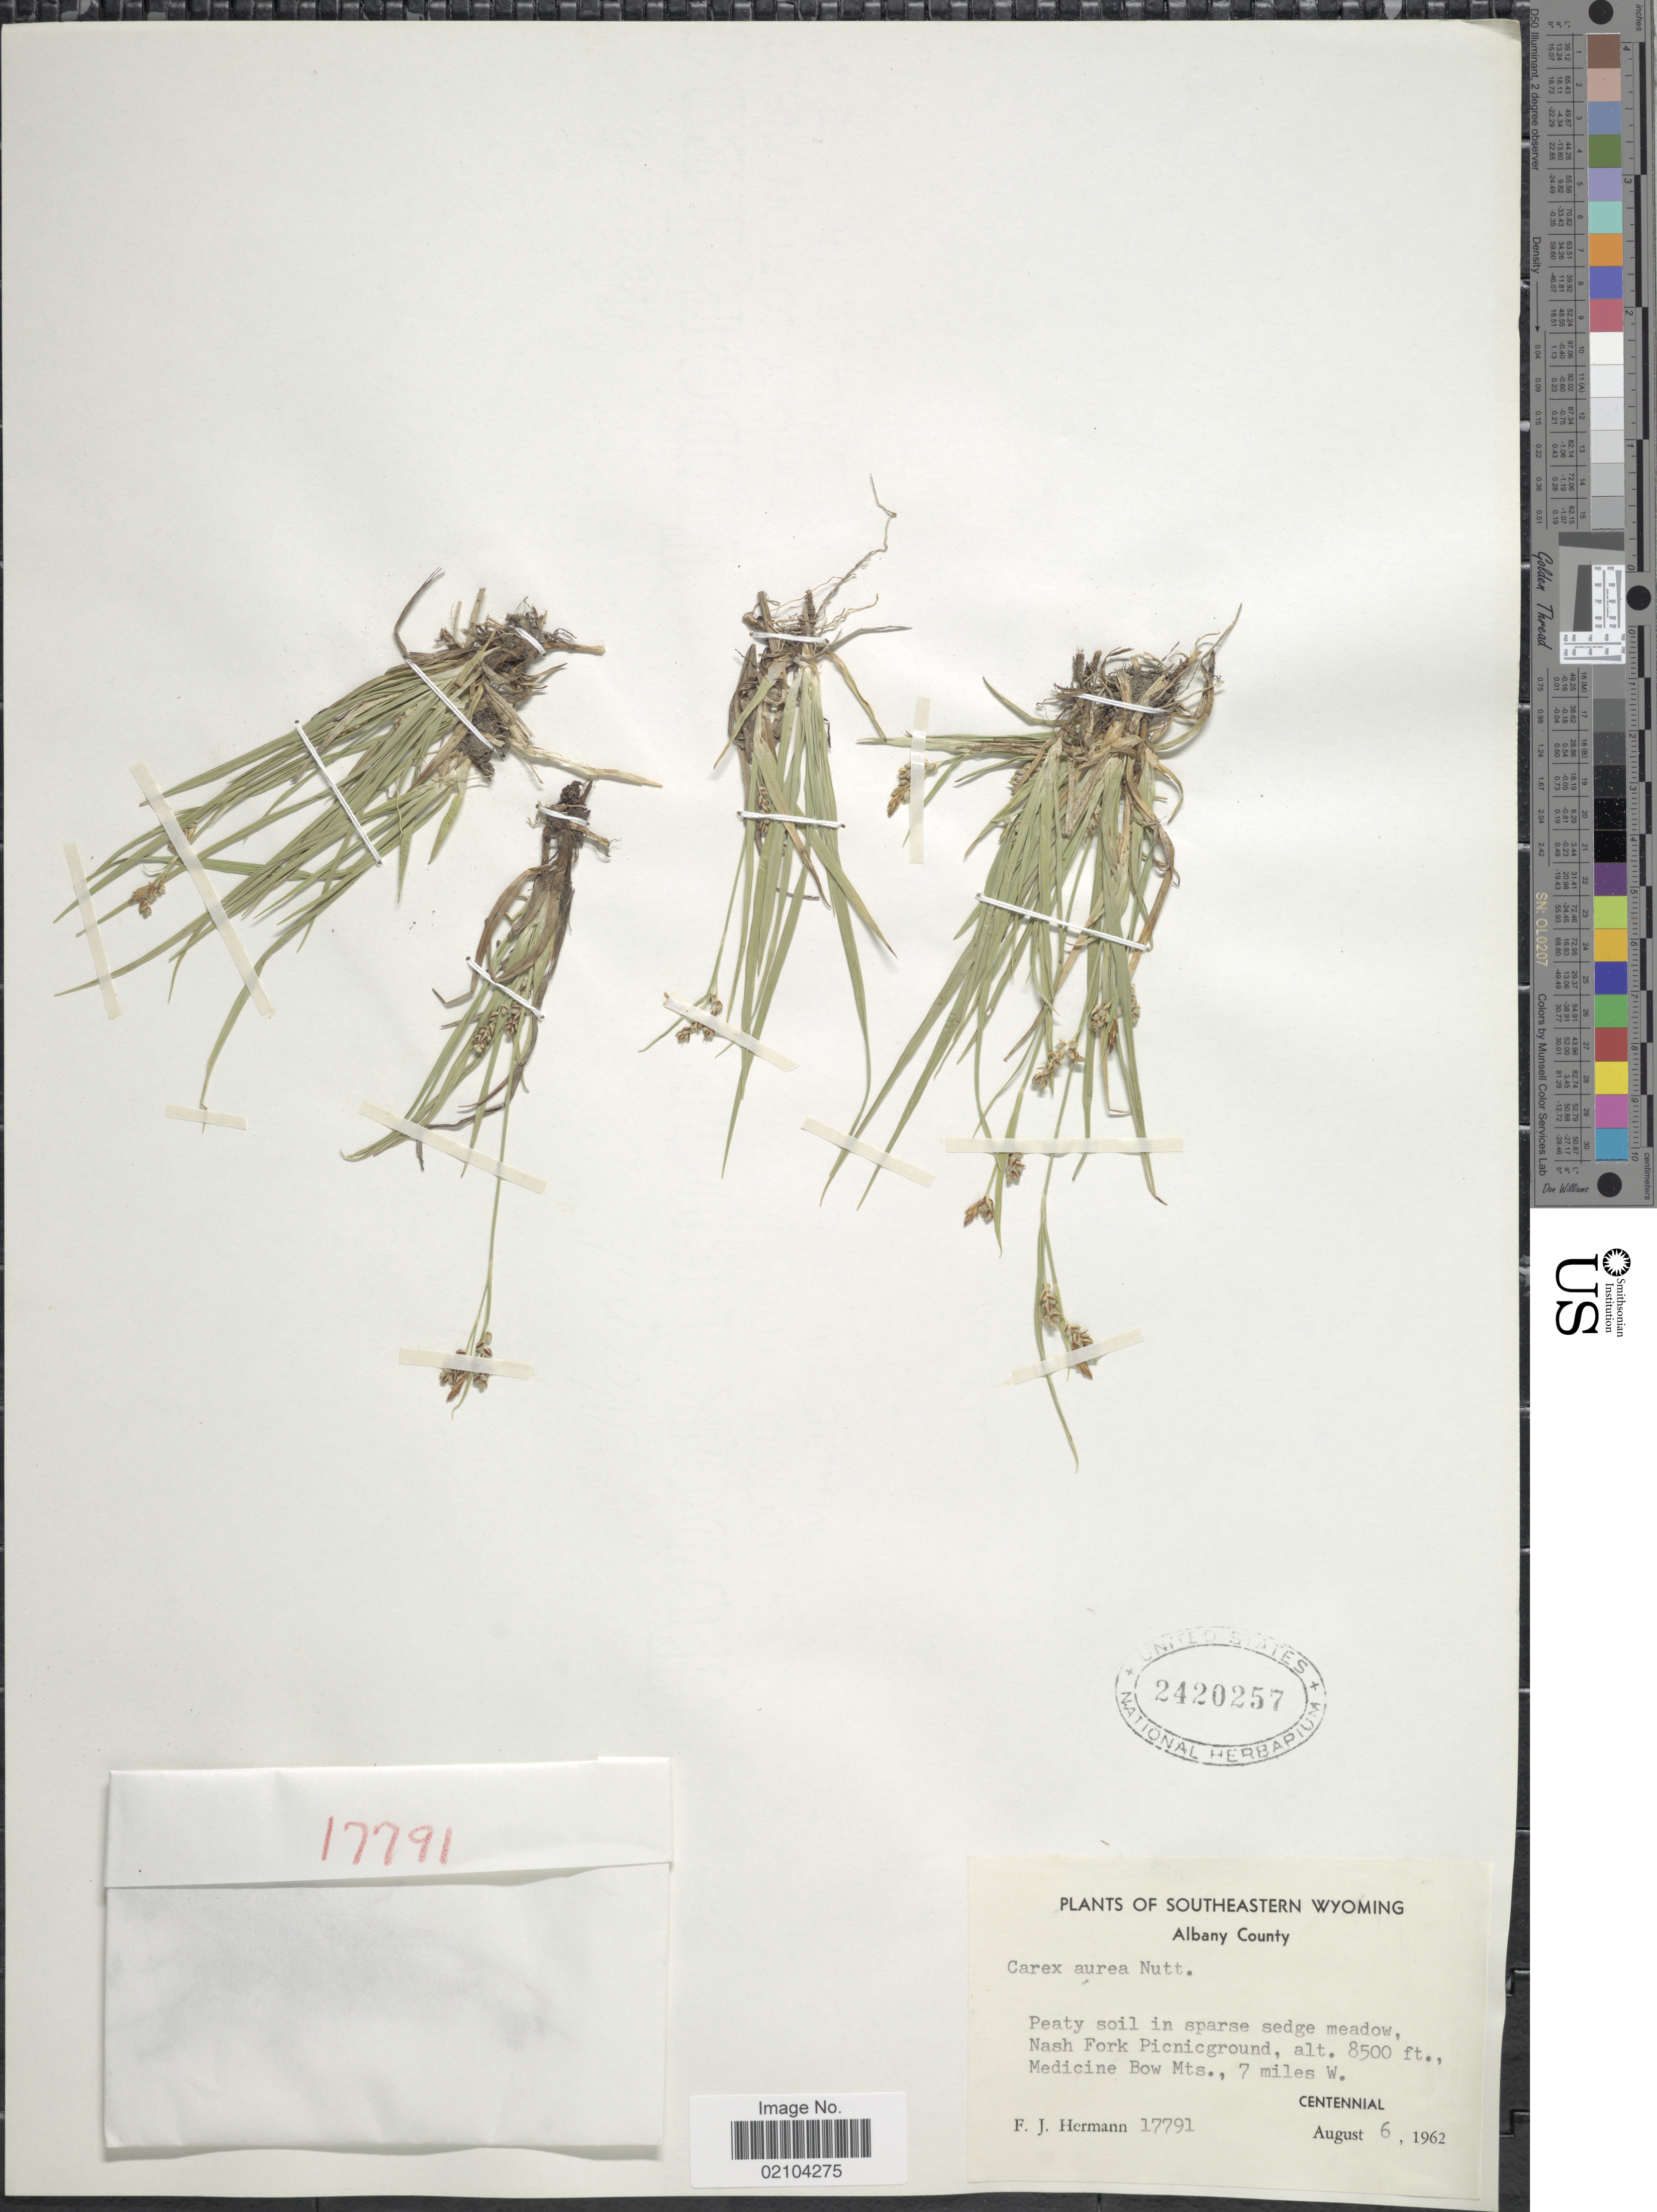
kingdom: Plantae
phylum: Tracheophyta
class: Liliopsida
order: Poales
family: Cyperaceae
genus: Carex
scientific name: Carex aurea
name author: Nutt.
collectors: F. J. Hermann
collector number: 17791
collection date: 1962-08-06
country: United States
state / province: Wyoming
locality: Southeastern Wyoming, Albany County. Nash Fork Picnicground, Medicine Bow Mts. 7 miles W. Centennial.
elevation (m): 2591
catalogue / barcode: US 2420257